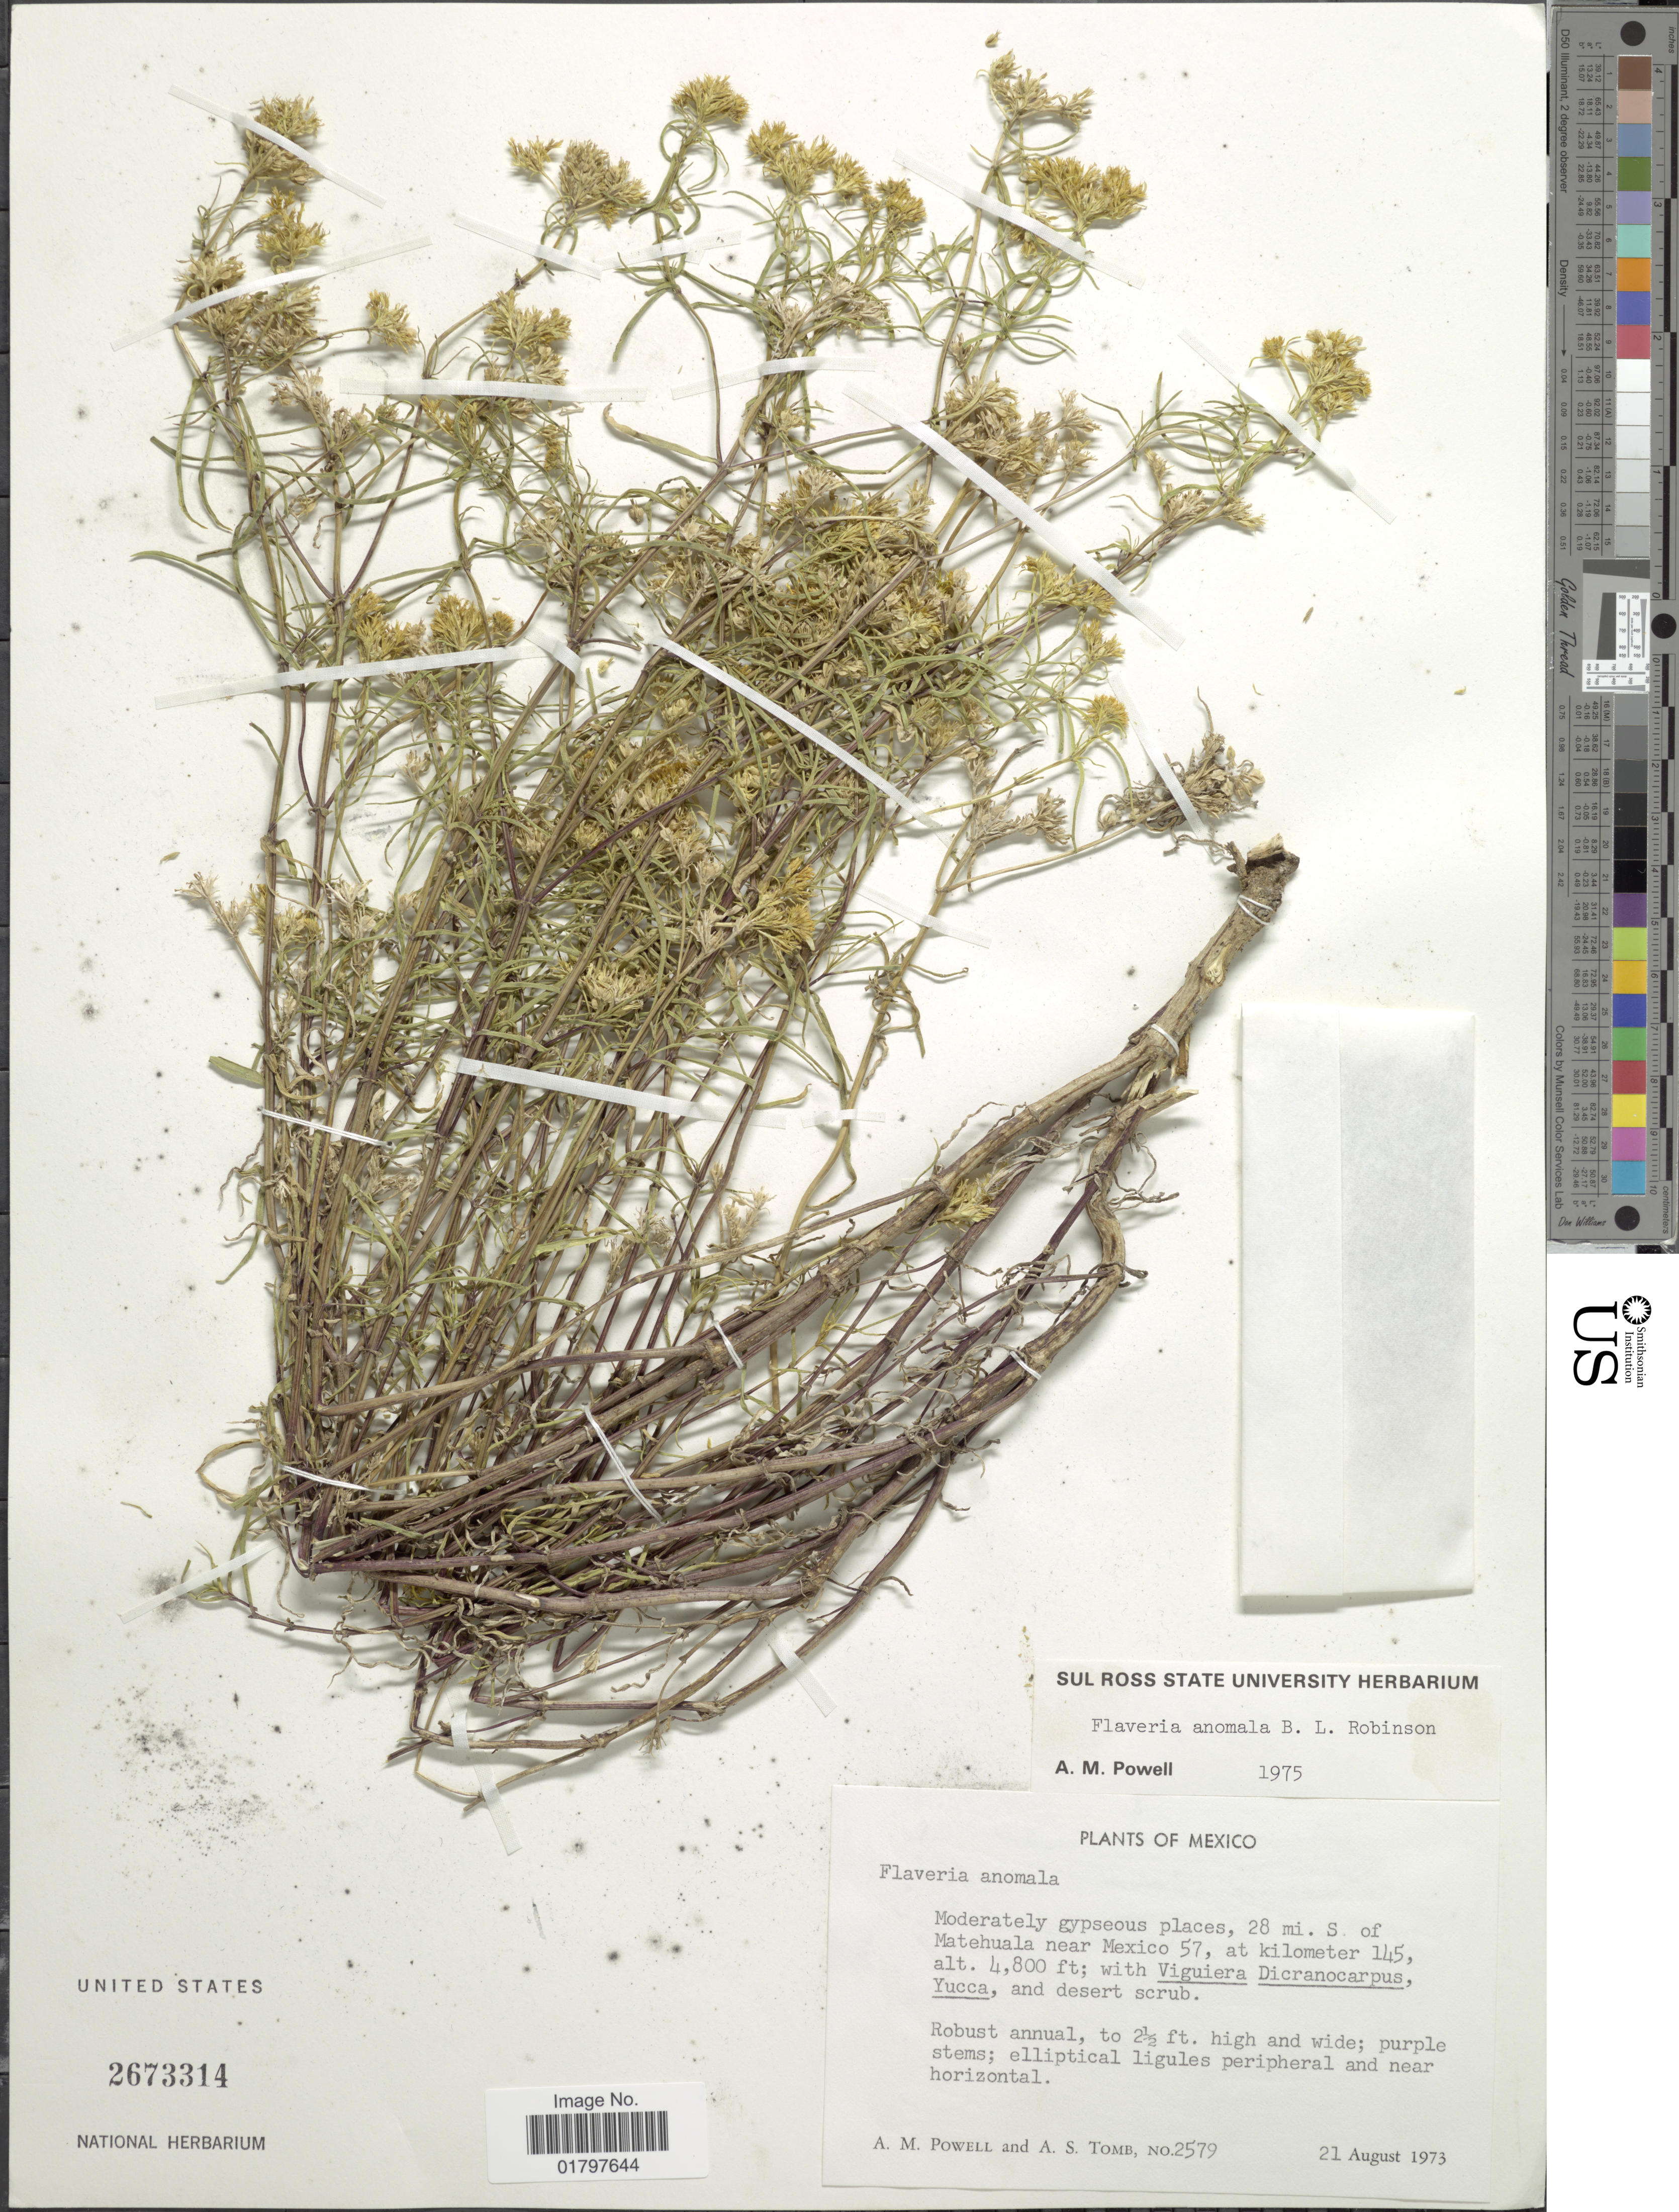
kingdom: Plantae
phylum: Tracheophyta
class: Magnoliopsida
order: Asterales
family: Asteraceae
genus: Flaveria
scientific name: Flaveria anomala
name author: B.L. Rob.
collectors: A. M. Powell & A. Tomb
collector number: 2579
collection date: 1973-08-21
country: Mexico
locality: Moderately gypseous places, 28 mi. S of Matehuala near Mexico 57, at kilometer 145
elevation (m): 1463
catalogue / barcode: US 2673314